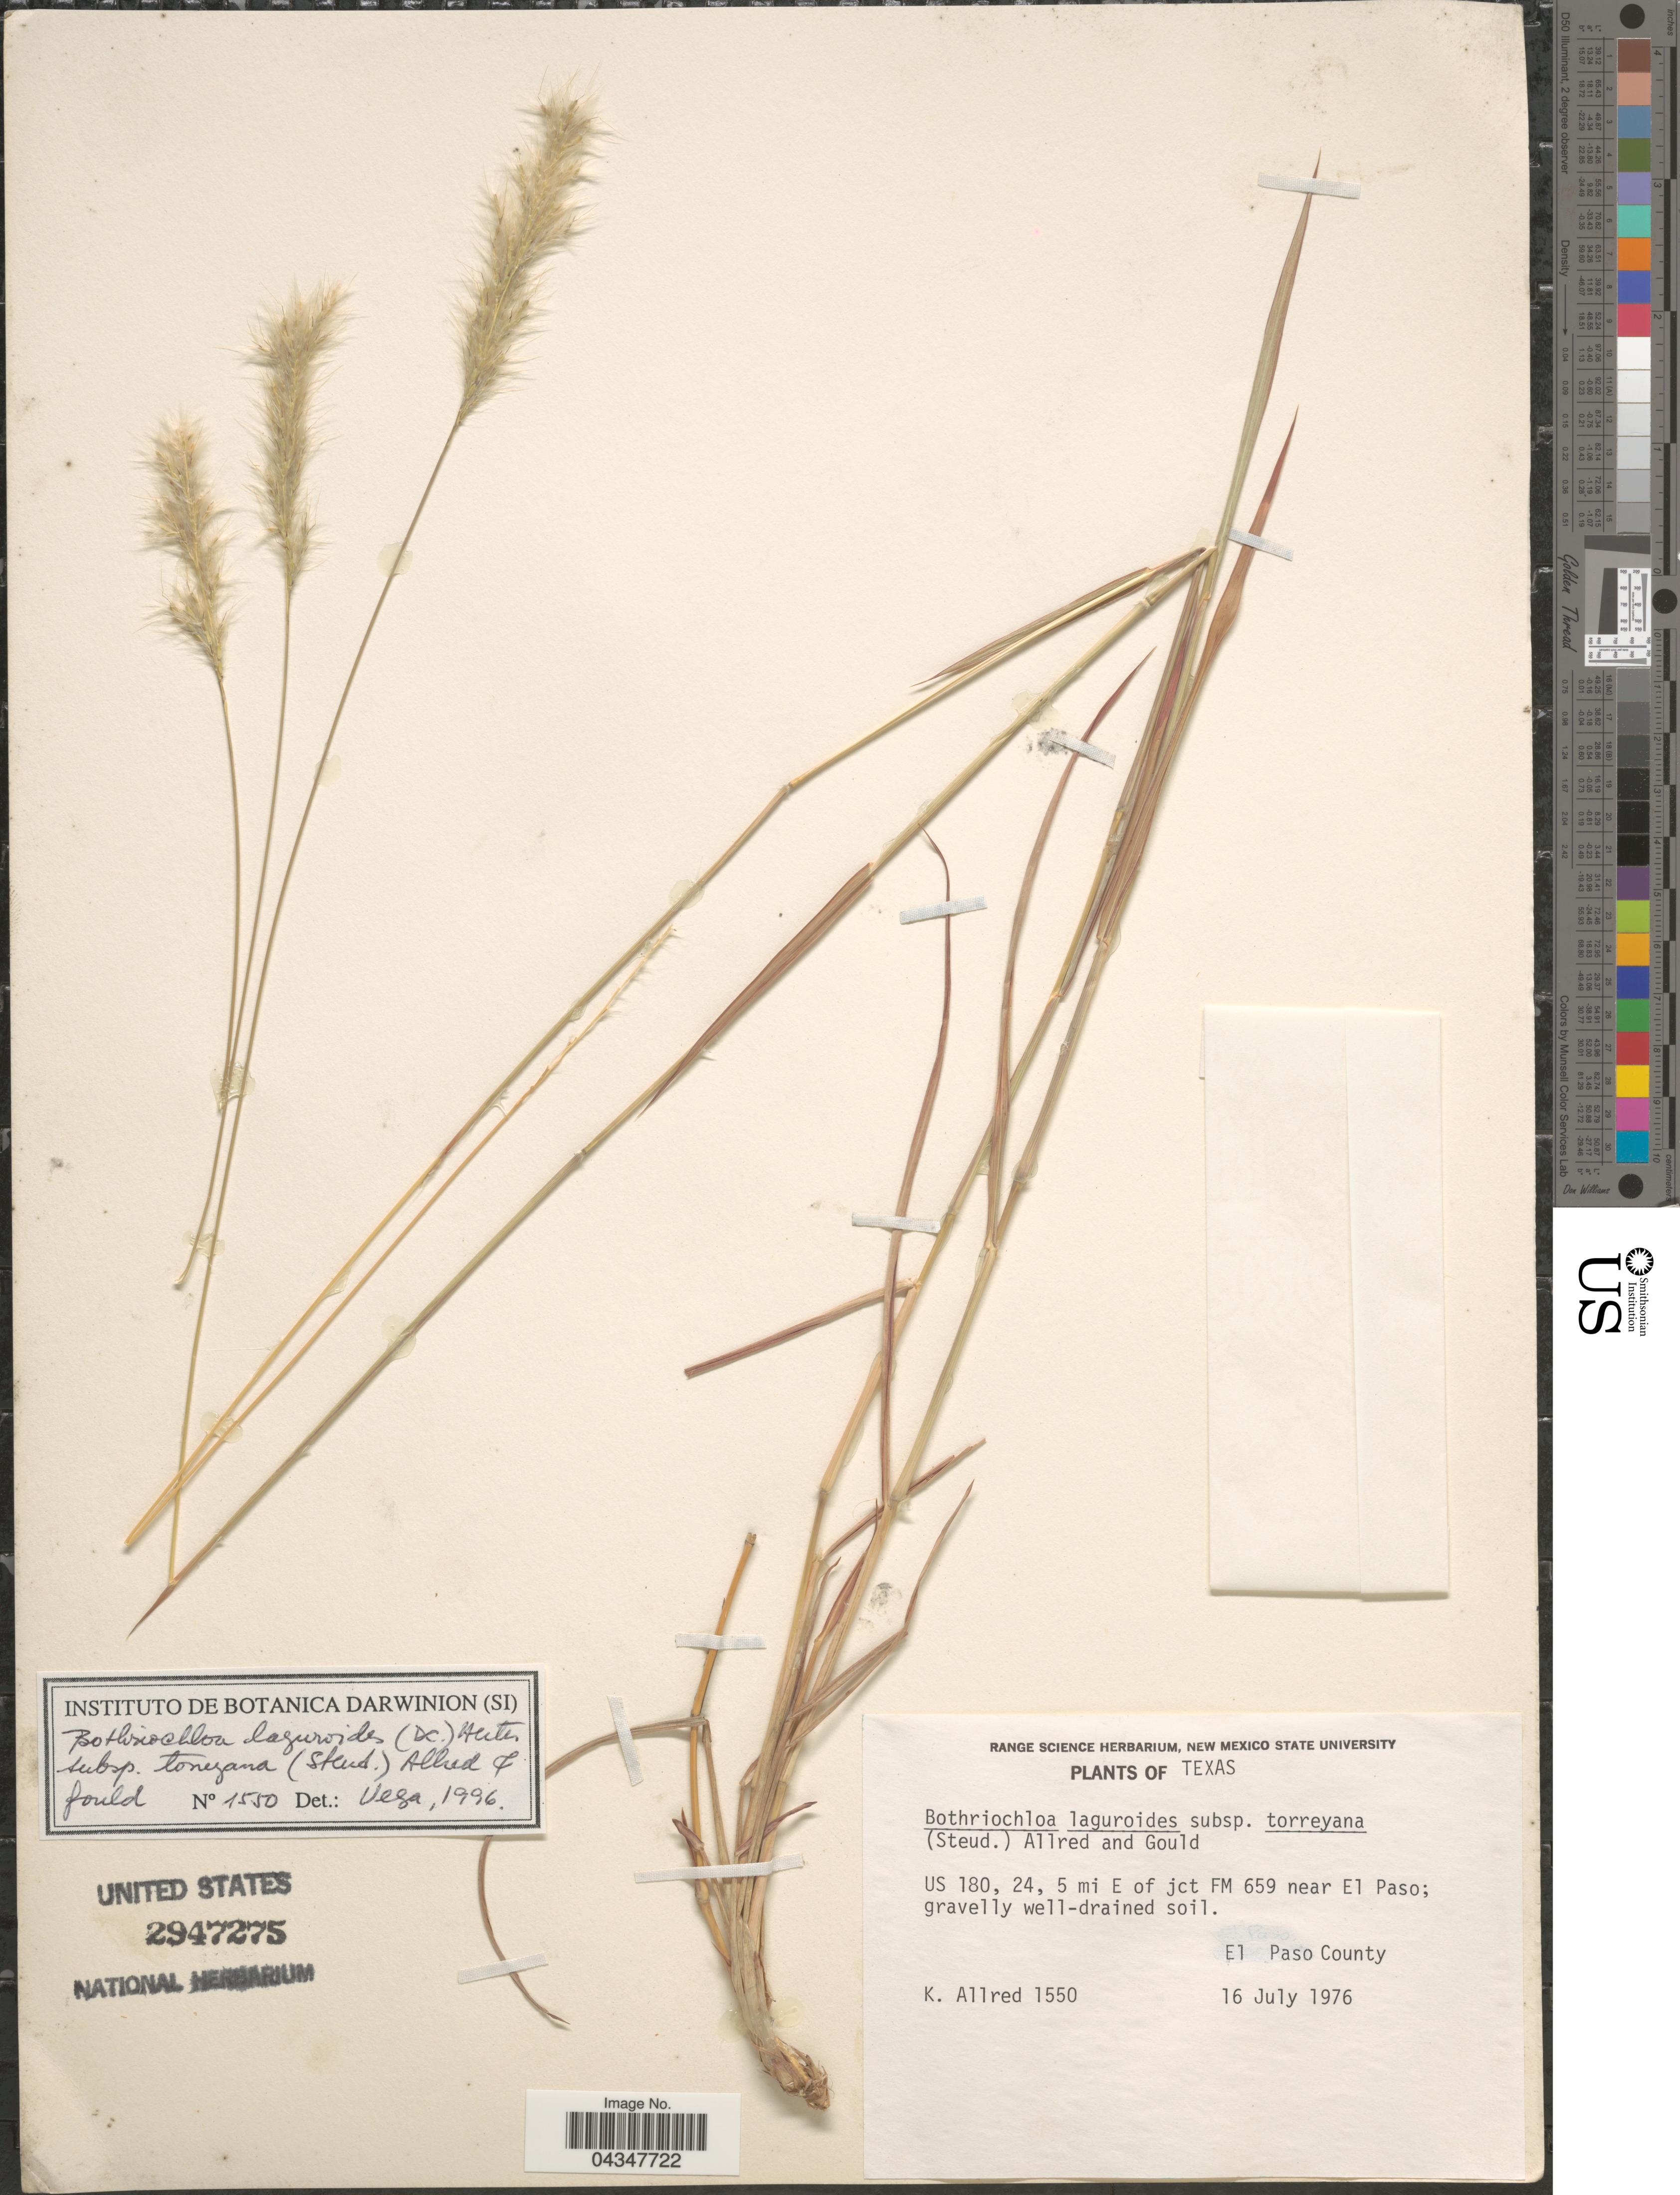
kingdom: Plantae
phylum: Tracheophyta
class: Liliopsida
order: Poales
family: Poaceae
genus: Bothriochloa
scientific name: Bothriochloa laguroides subsp. torreyana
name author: (Steud.) Allred & Gould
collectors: K. W. Allred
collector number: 1550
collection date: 1976-07-16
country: United States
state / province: Texas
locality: US 180, 24, 5 mi E of jct FM 659 near El Paso. El Paso County.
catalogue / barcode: US 2947275